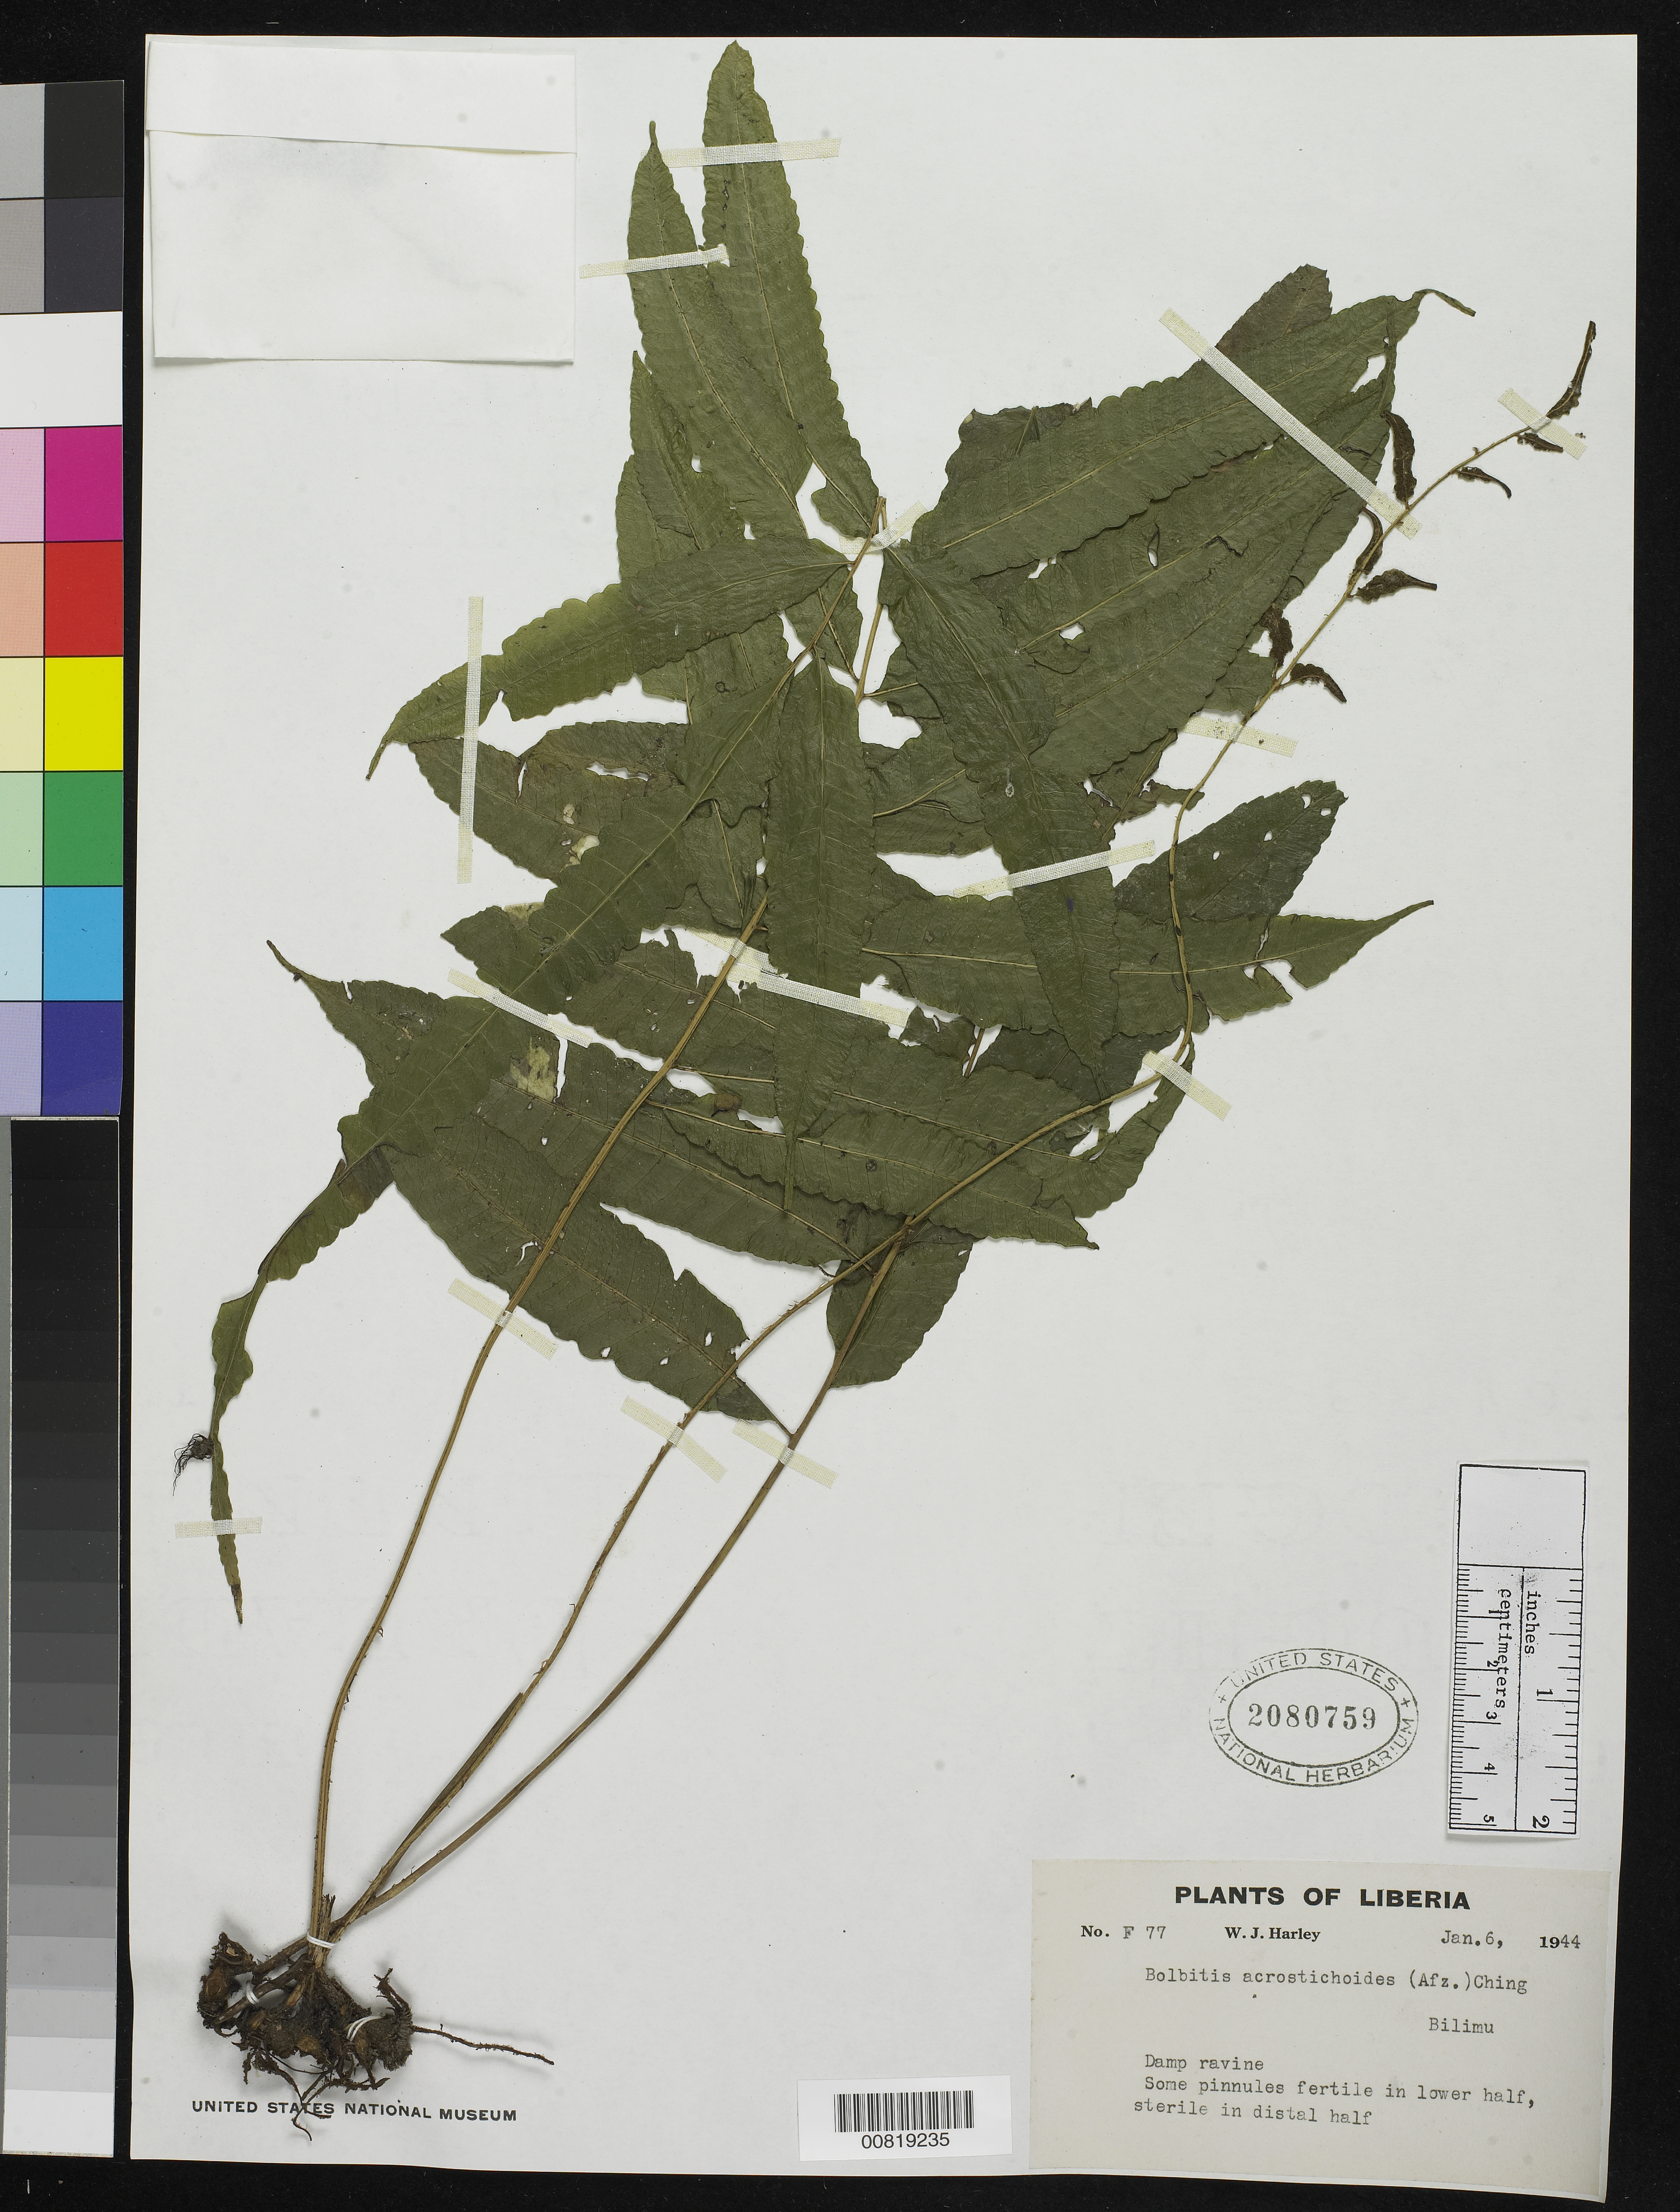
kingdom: Plantae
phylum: Tracheophyta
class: Polypodiopsida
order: Polypodiales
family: Dryopteridaceae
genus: Bolbitis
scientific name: Bolbitis acrostichoides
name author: (Hook.) Ching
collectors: W. Harley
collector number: F 77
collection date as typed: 6 Jan 1944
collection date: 1944-01-06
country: Liberia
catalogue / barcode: US 2080759